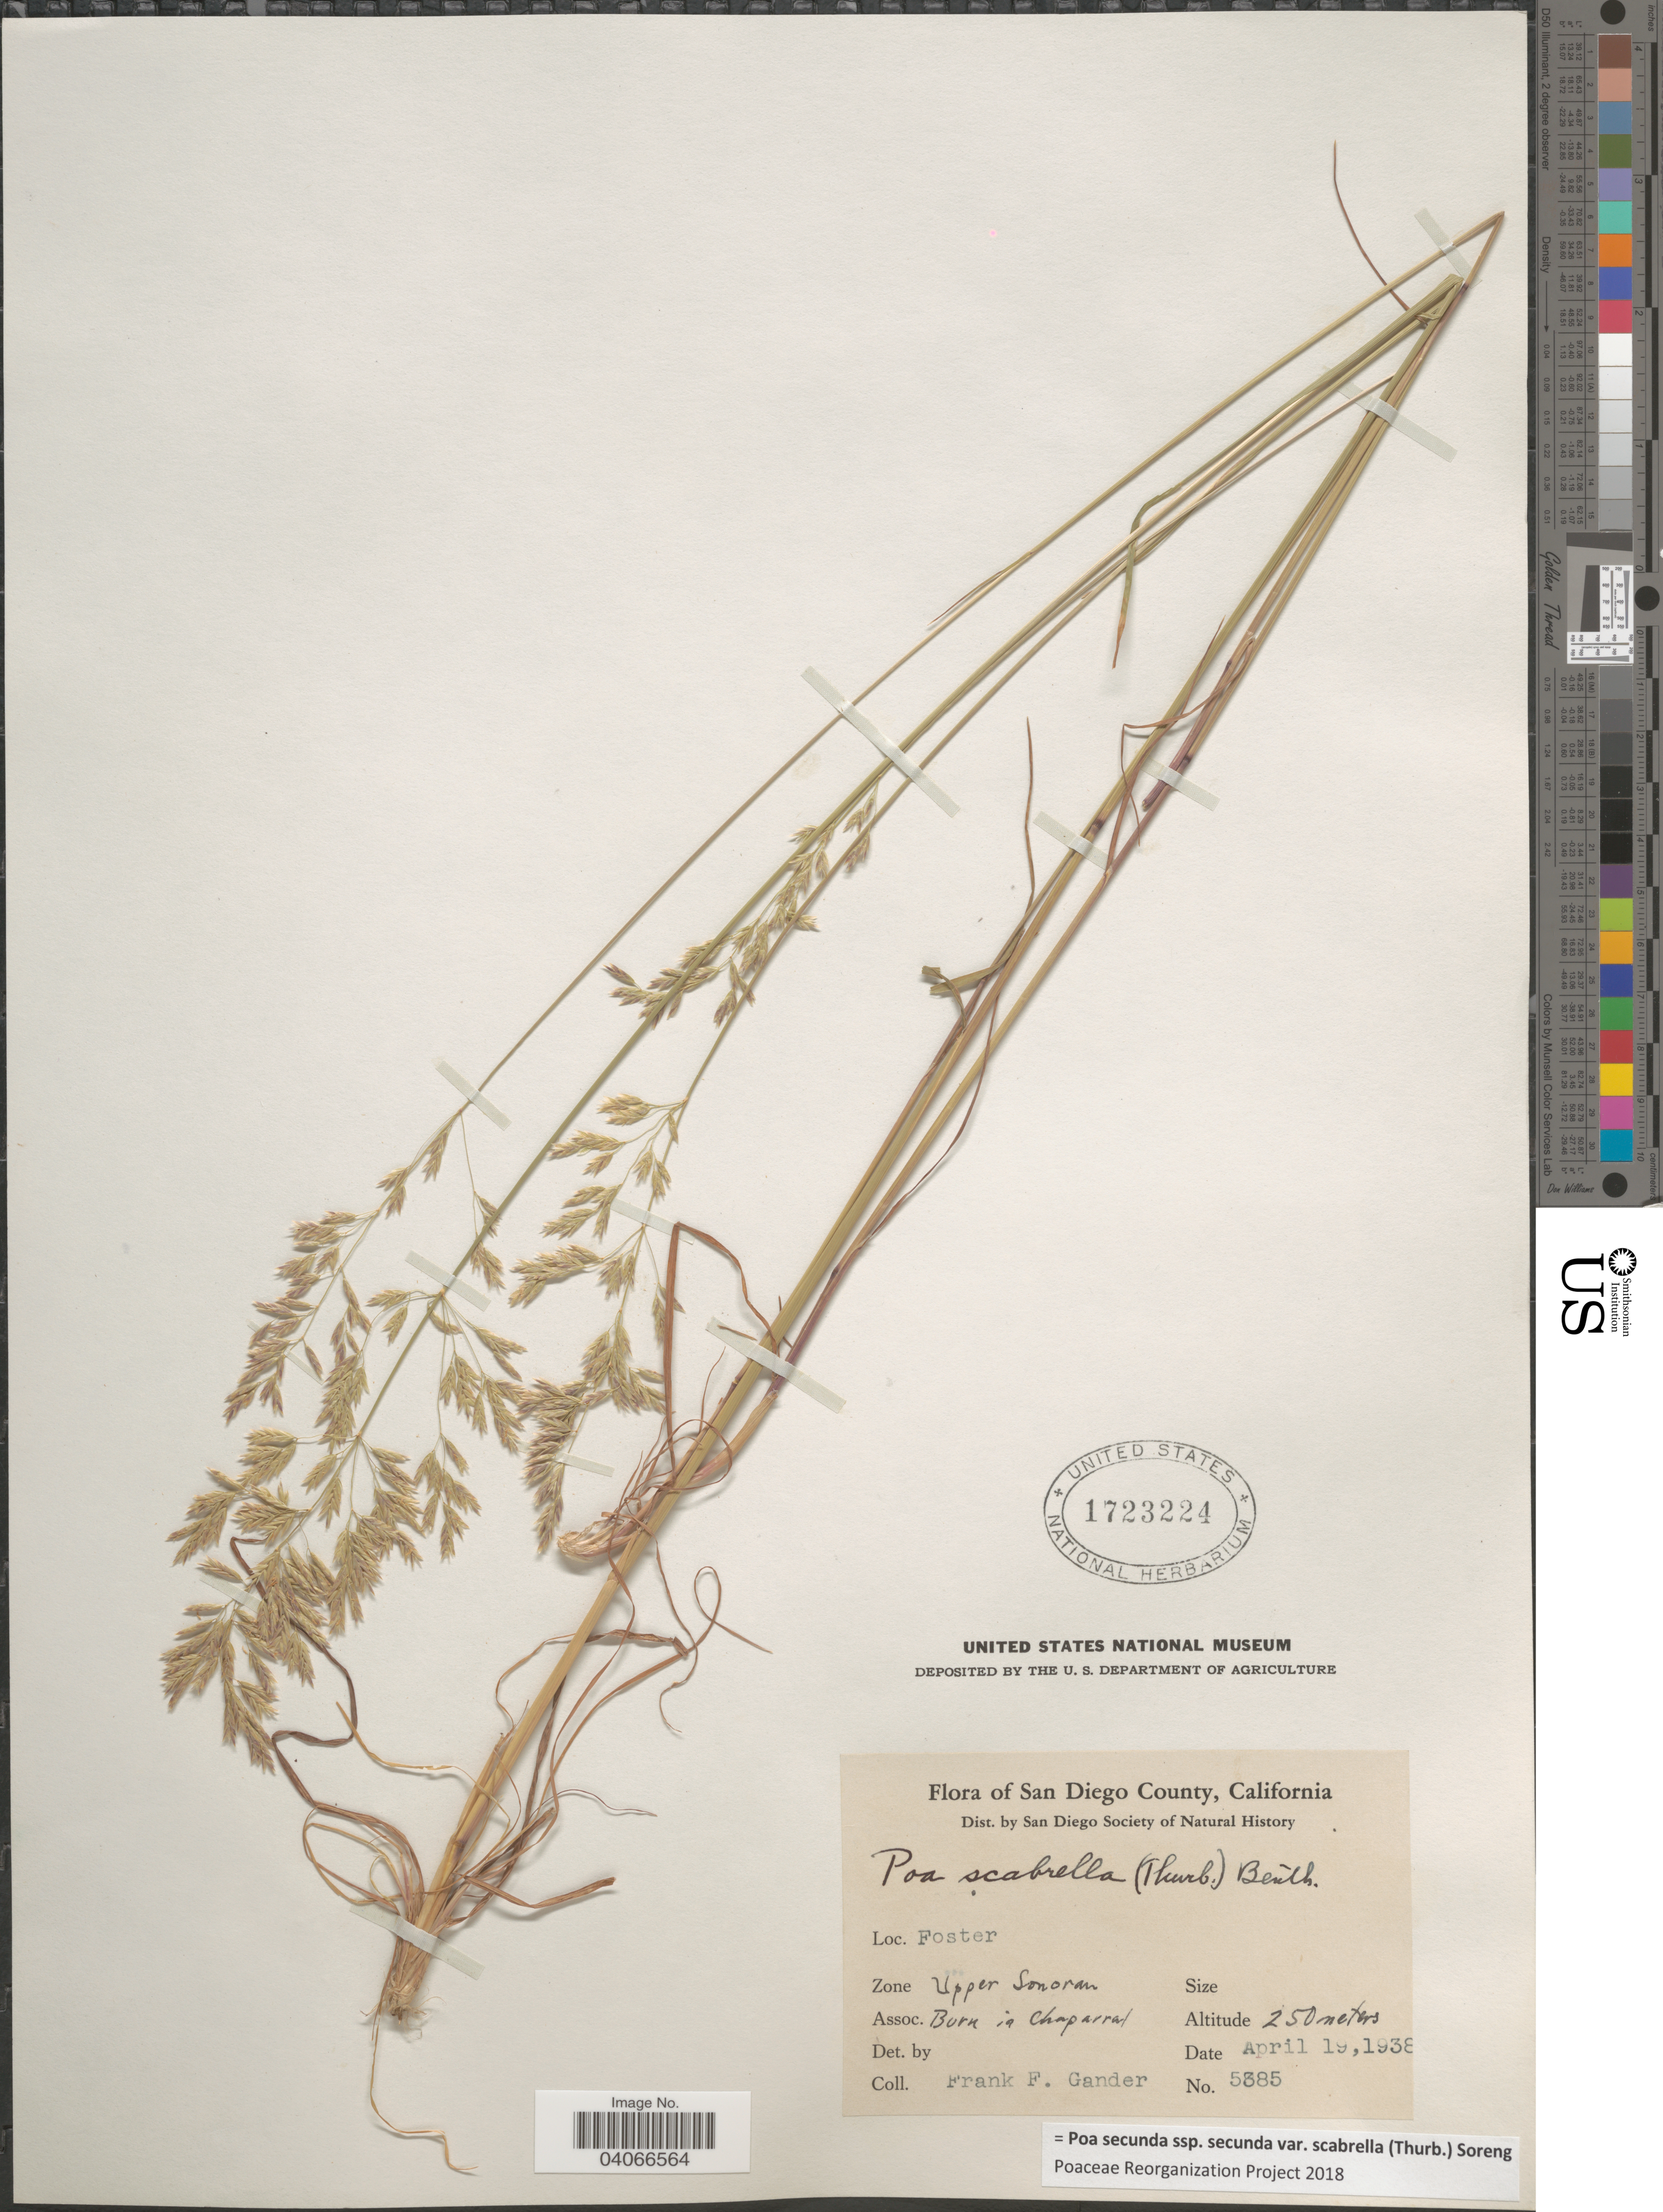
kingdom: Plantae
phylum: Tracheophyta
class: Liliopsida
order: Poales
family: Poaceae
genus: Poa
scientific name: Poa secunda subsp. secunda var. scabrella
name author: (Thurb.) Soreng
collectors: F. Gander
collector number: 5385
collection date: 1938-04-19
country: United States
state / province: California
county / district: San Diego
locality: San Diego County. Foster. Zone Upper Sonoran.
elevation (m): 250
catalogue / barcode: US 1723224